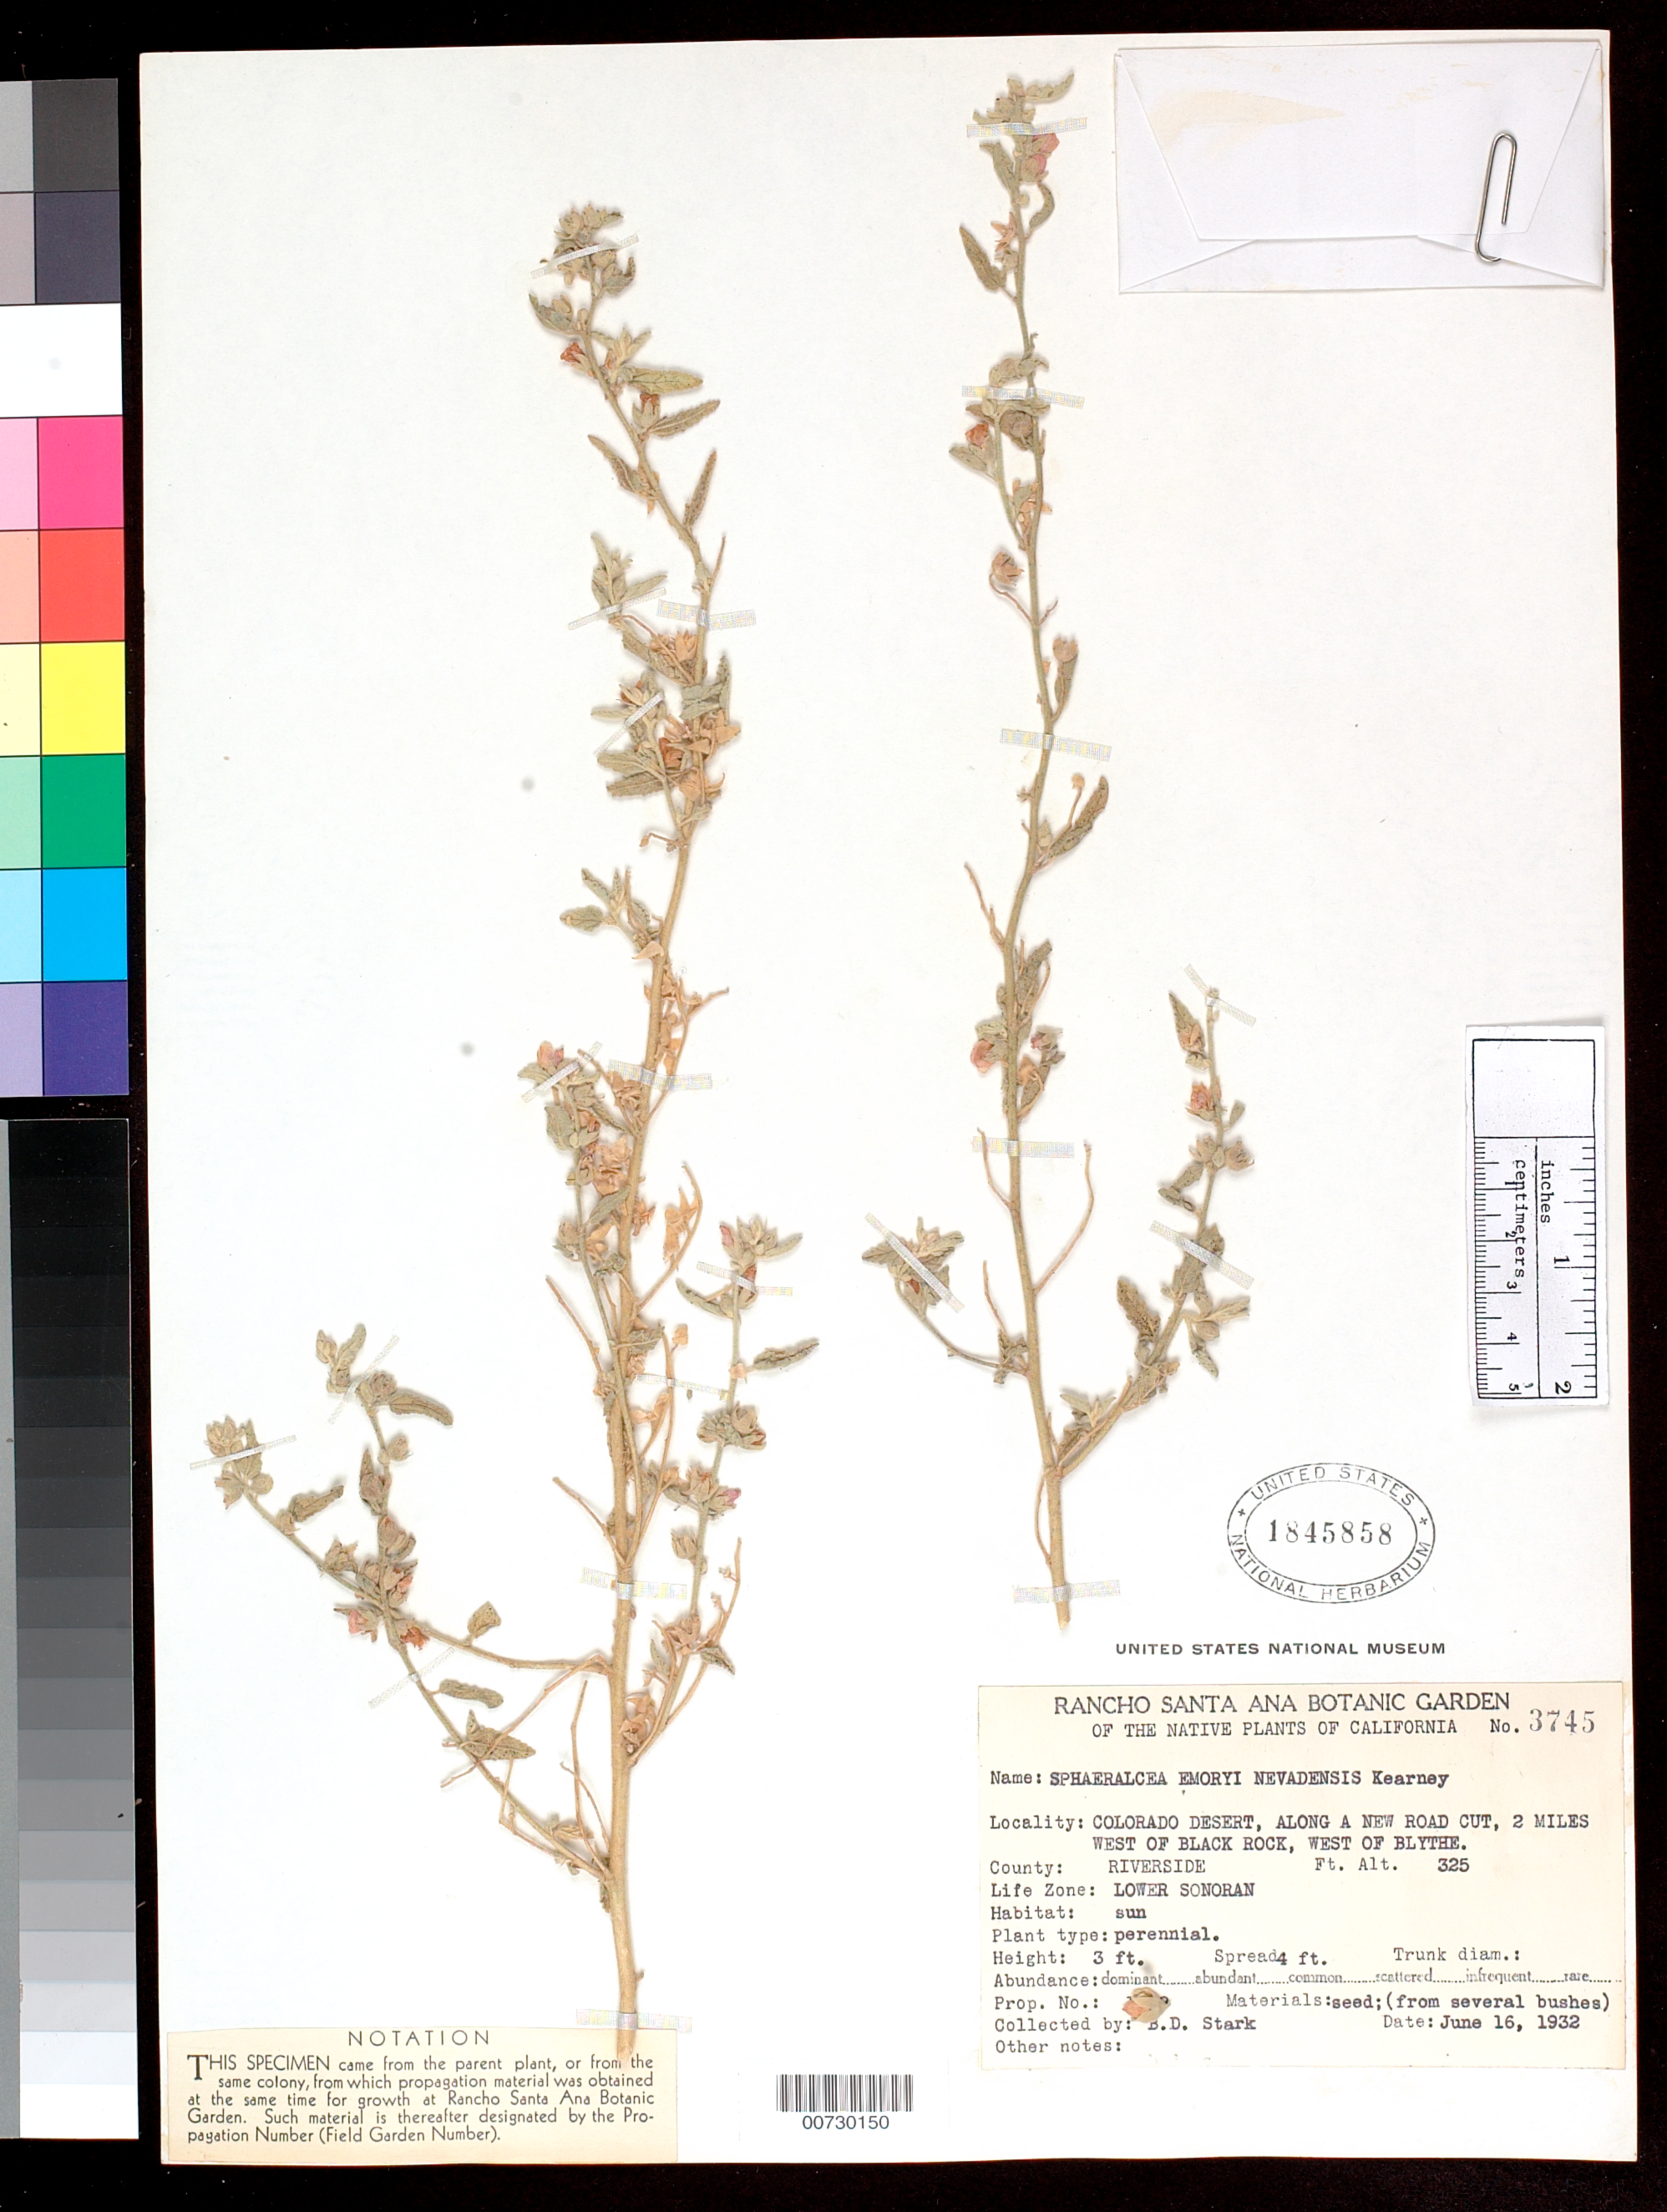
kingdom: Plantae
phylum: Tracheophyta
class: Magnoliopsida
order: Malvales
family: Malvaceae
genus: Sphaeralcea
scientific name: Sphaeralcea emoryi subsp. nevadensis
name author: Kearney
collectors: B. Stark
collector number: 3745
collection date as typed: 16 Jun 1932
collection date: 1932-06-16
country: United States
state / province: California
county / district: Riverside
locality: Colorado desert. Along a new road cut, 2 miles west of black rock, west of blythe.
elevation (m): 99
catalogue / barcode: US 1845858